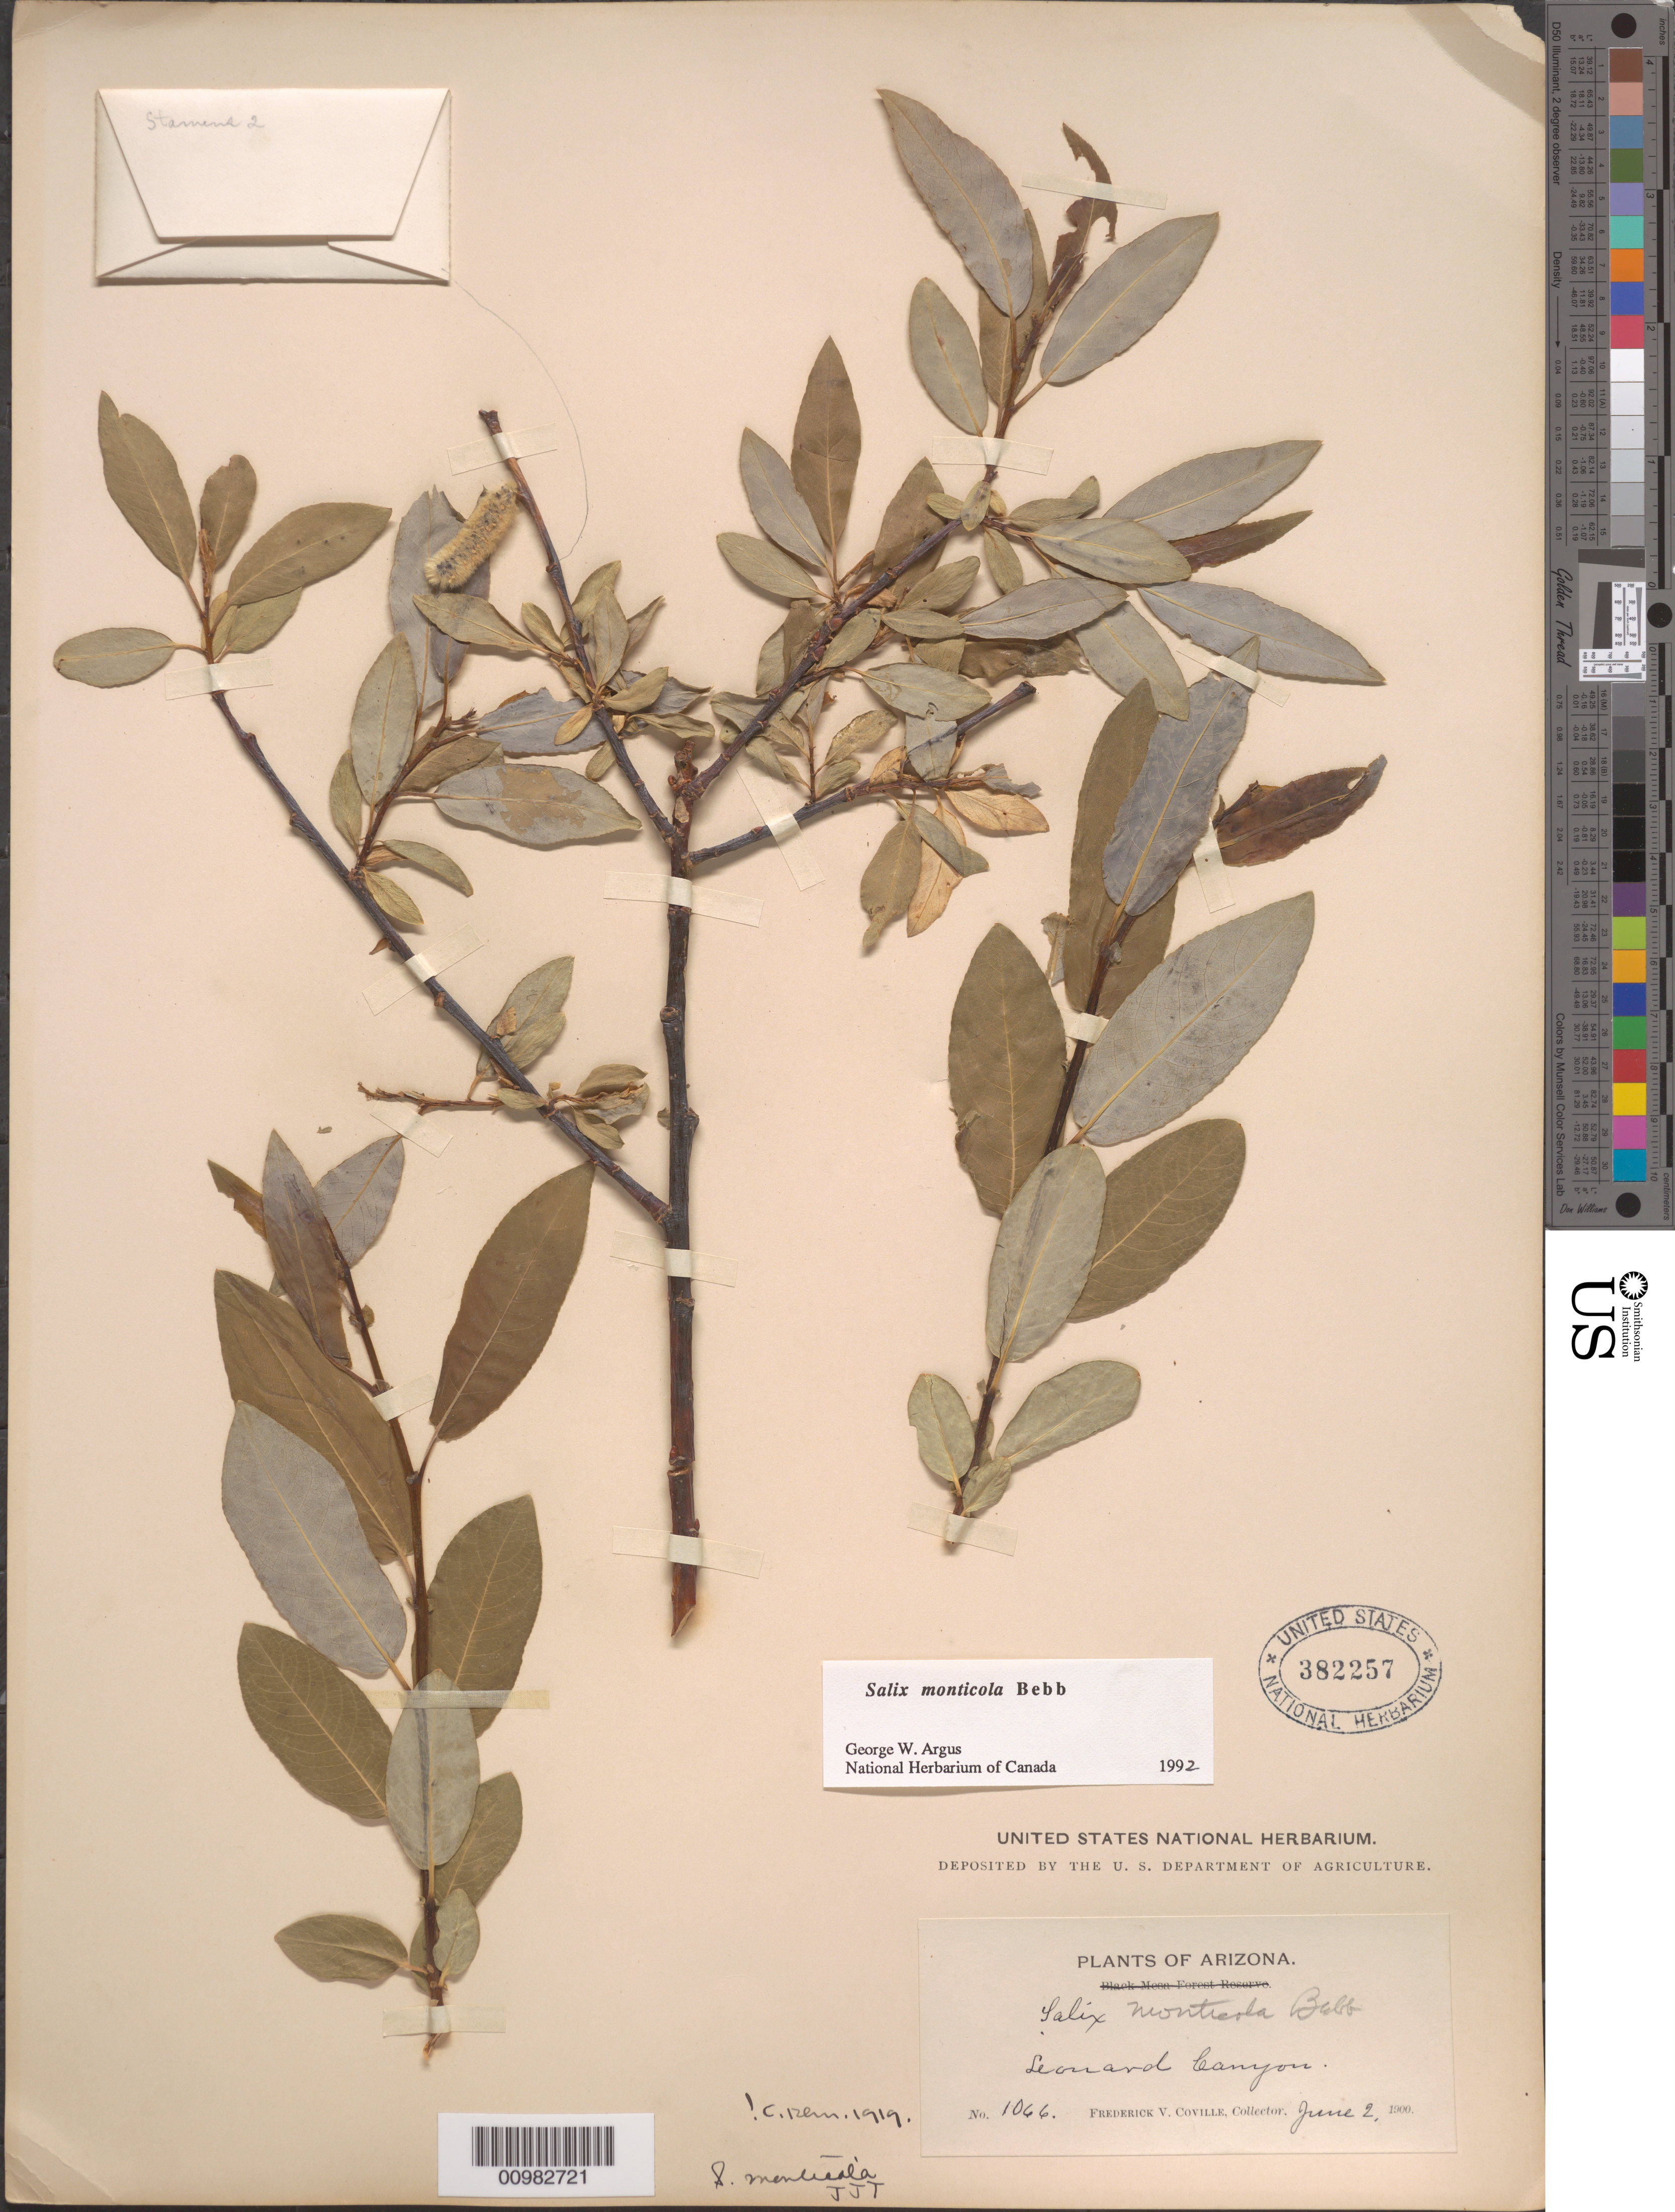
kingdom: Plantae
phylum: Tracheophyta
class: Magnoliopsida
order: Malpighiales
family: Salicaceae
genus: Salix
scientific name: Salix monticola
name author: Bebb.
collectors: F. V. Coville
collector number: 1066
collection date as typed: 02 Jun 1900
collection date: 1900-06-02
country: United States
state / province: Arizona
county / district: Coconino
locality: Leonard Canyon.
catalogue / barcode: US 382257